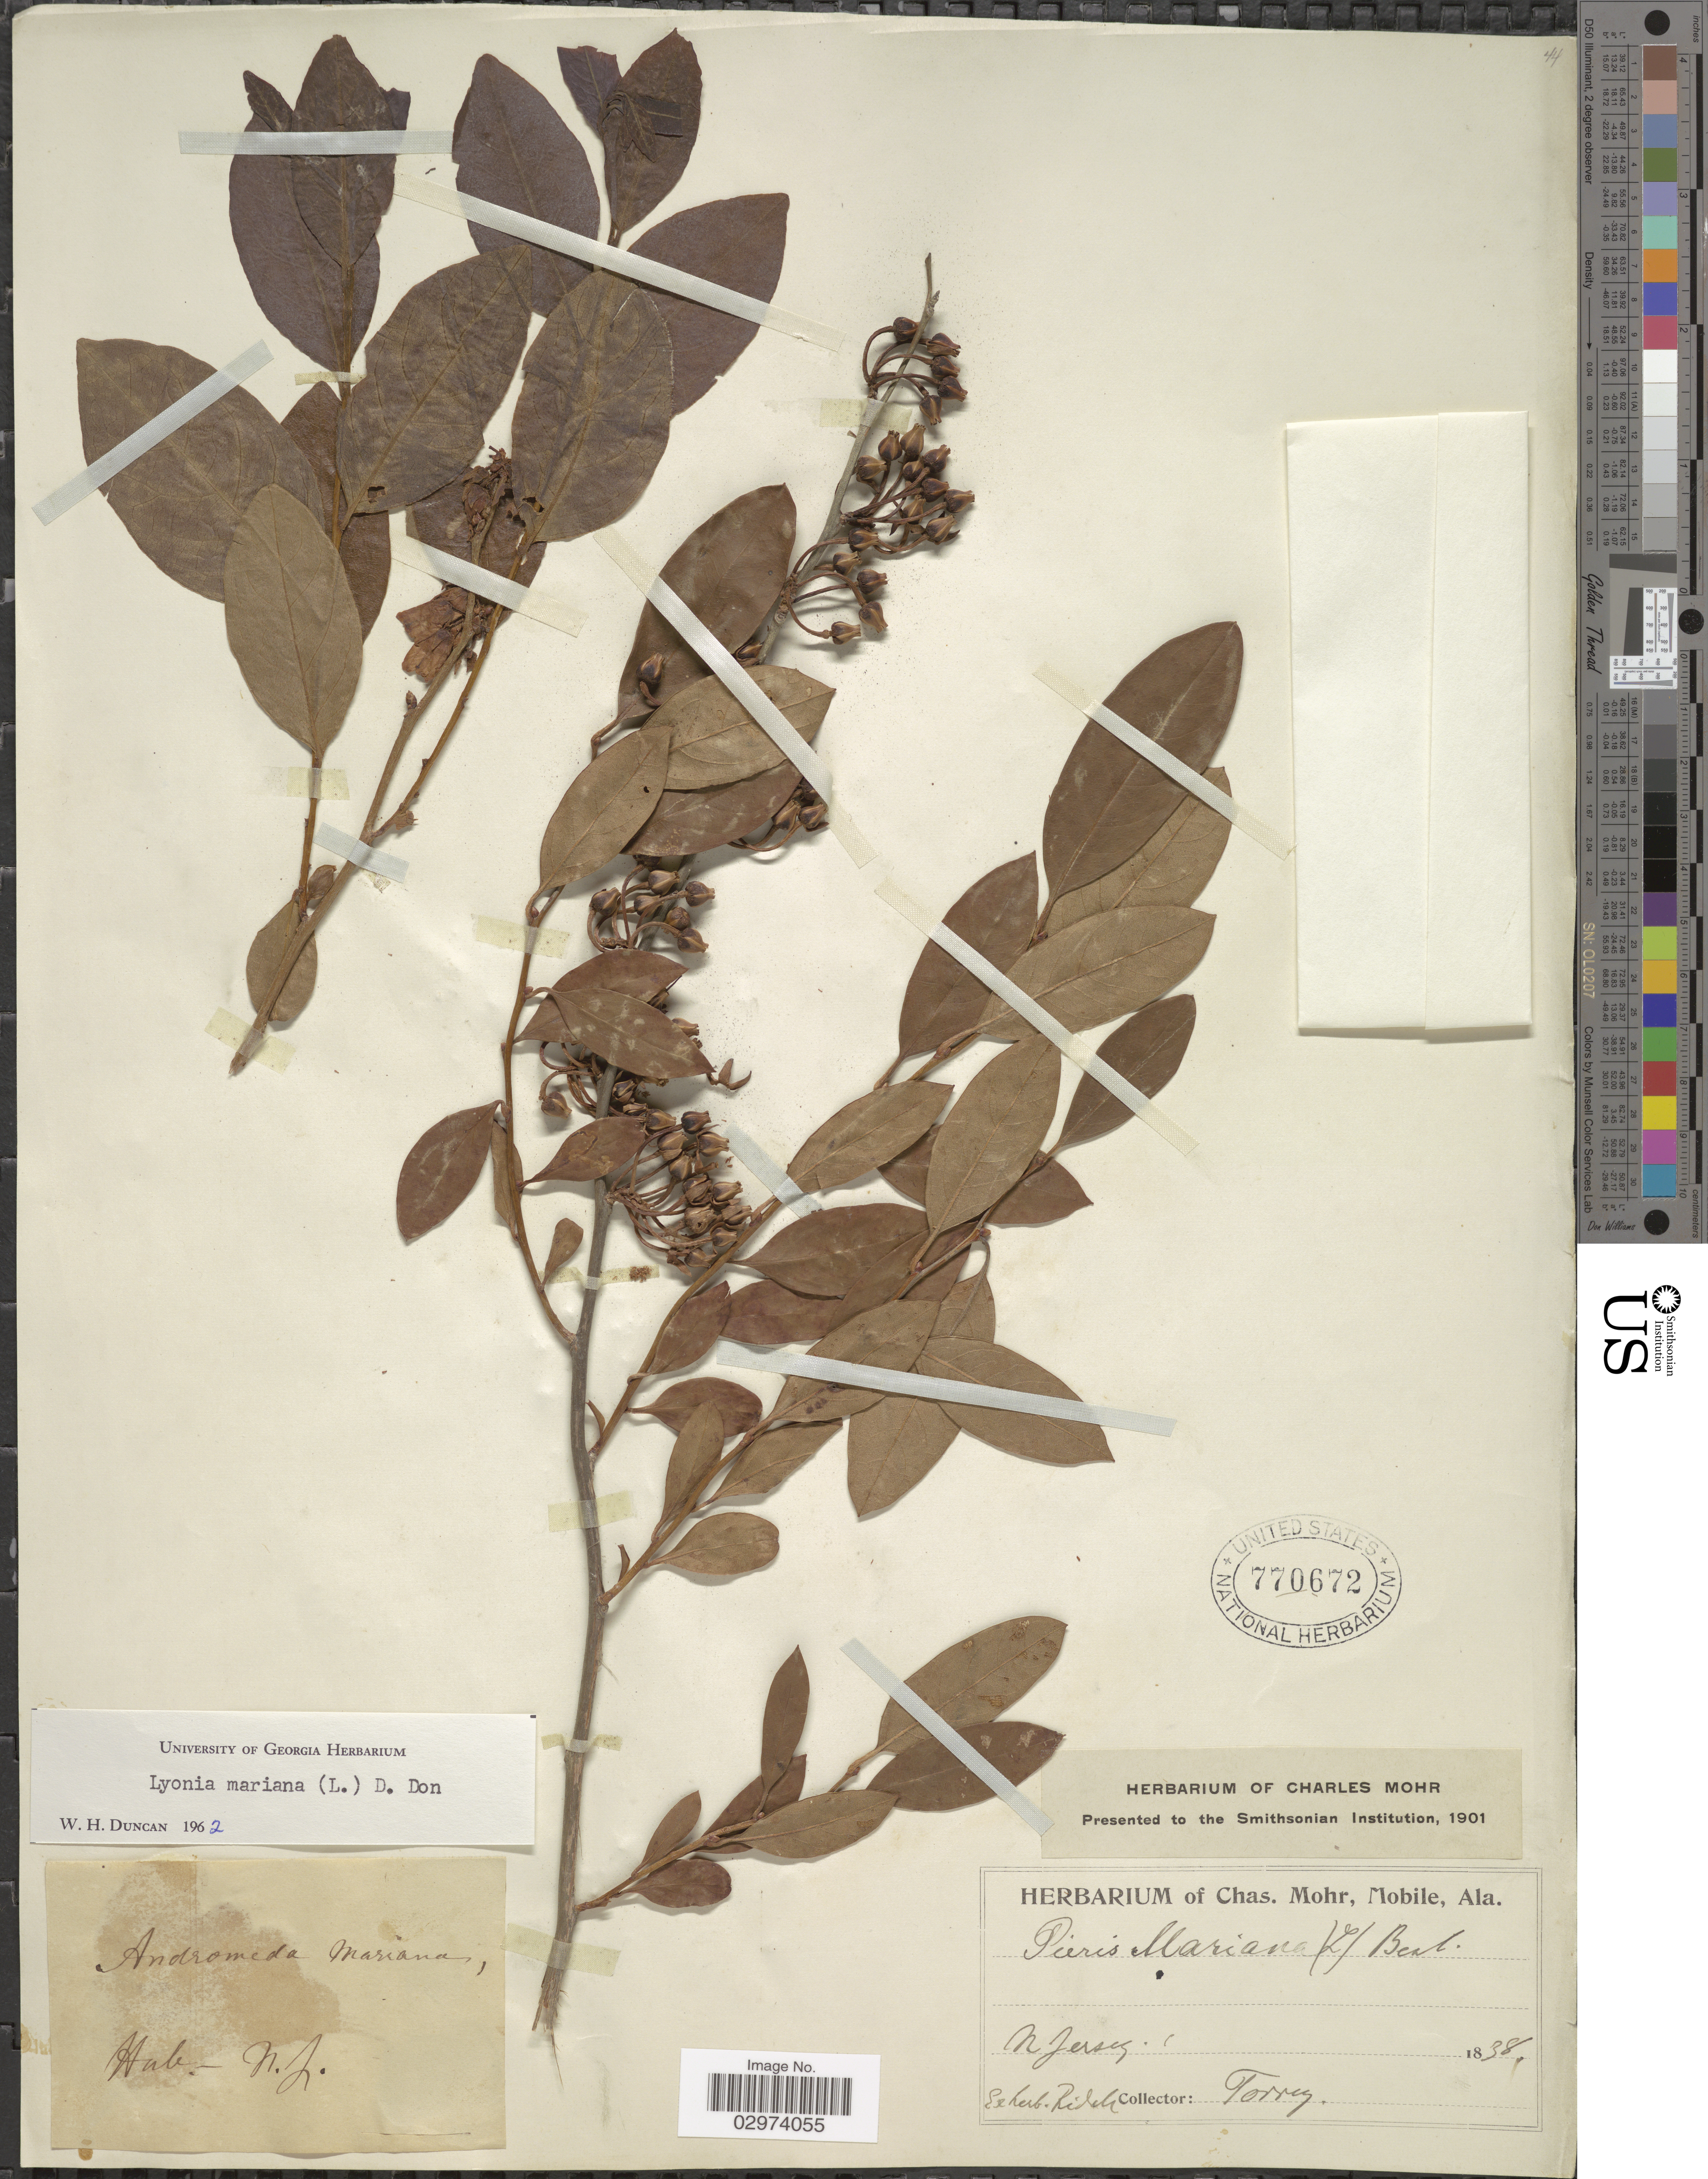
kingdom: Plantae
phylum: Tracheophyta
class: Magnoliopsida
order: Ericales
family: Ericaceae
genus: Lyonia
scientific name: Lyonia mariana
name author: (L.) D. Don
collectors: J. Torrey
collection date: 1838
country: United States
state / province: New Jersey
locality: N. Jersey.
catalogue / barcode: US 770672